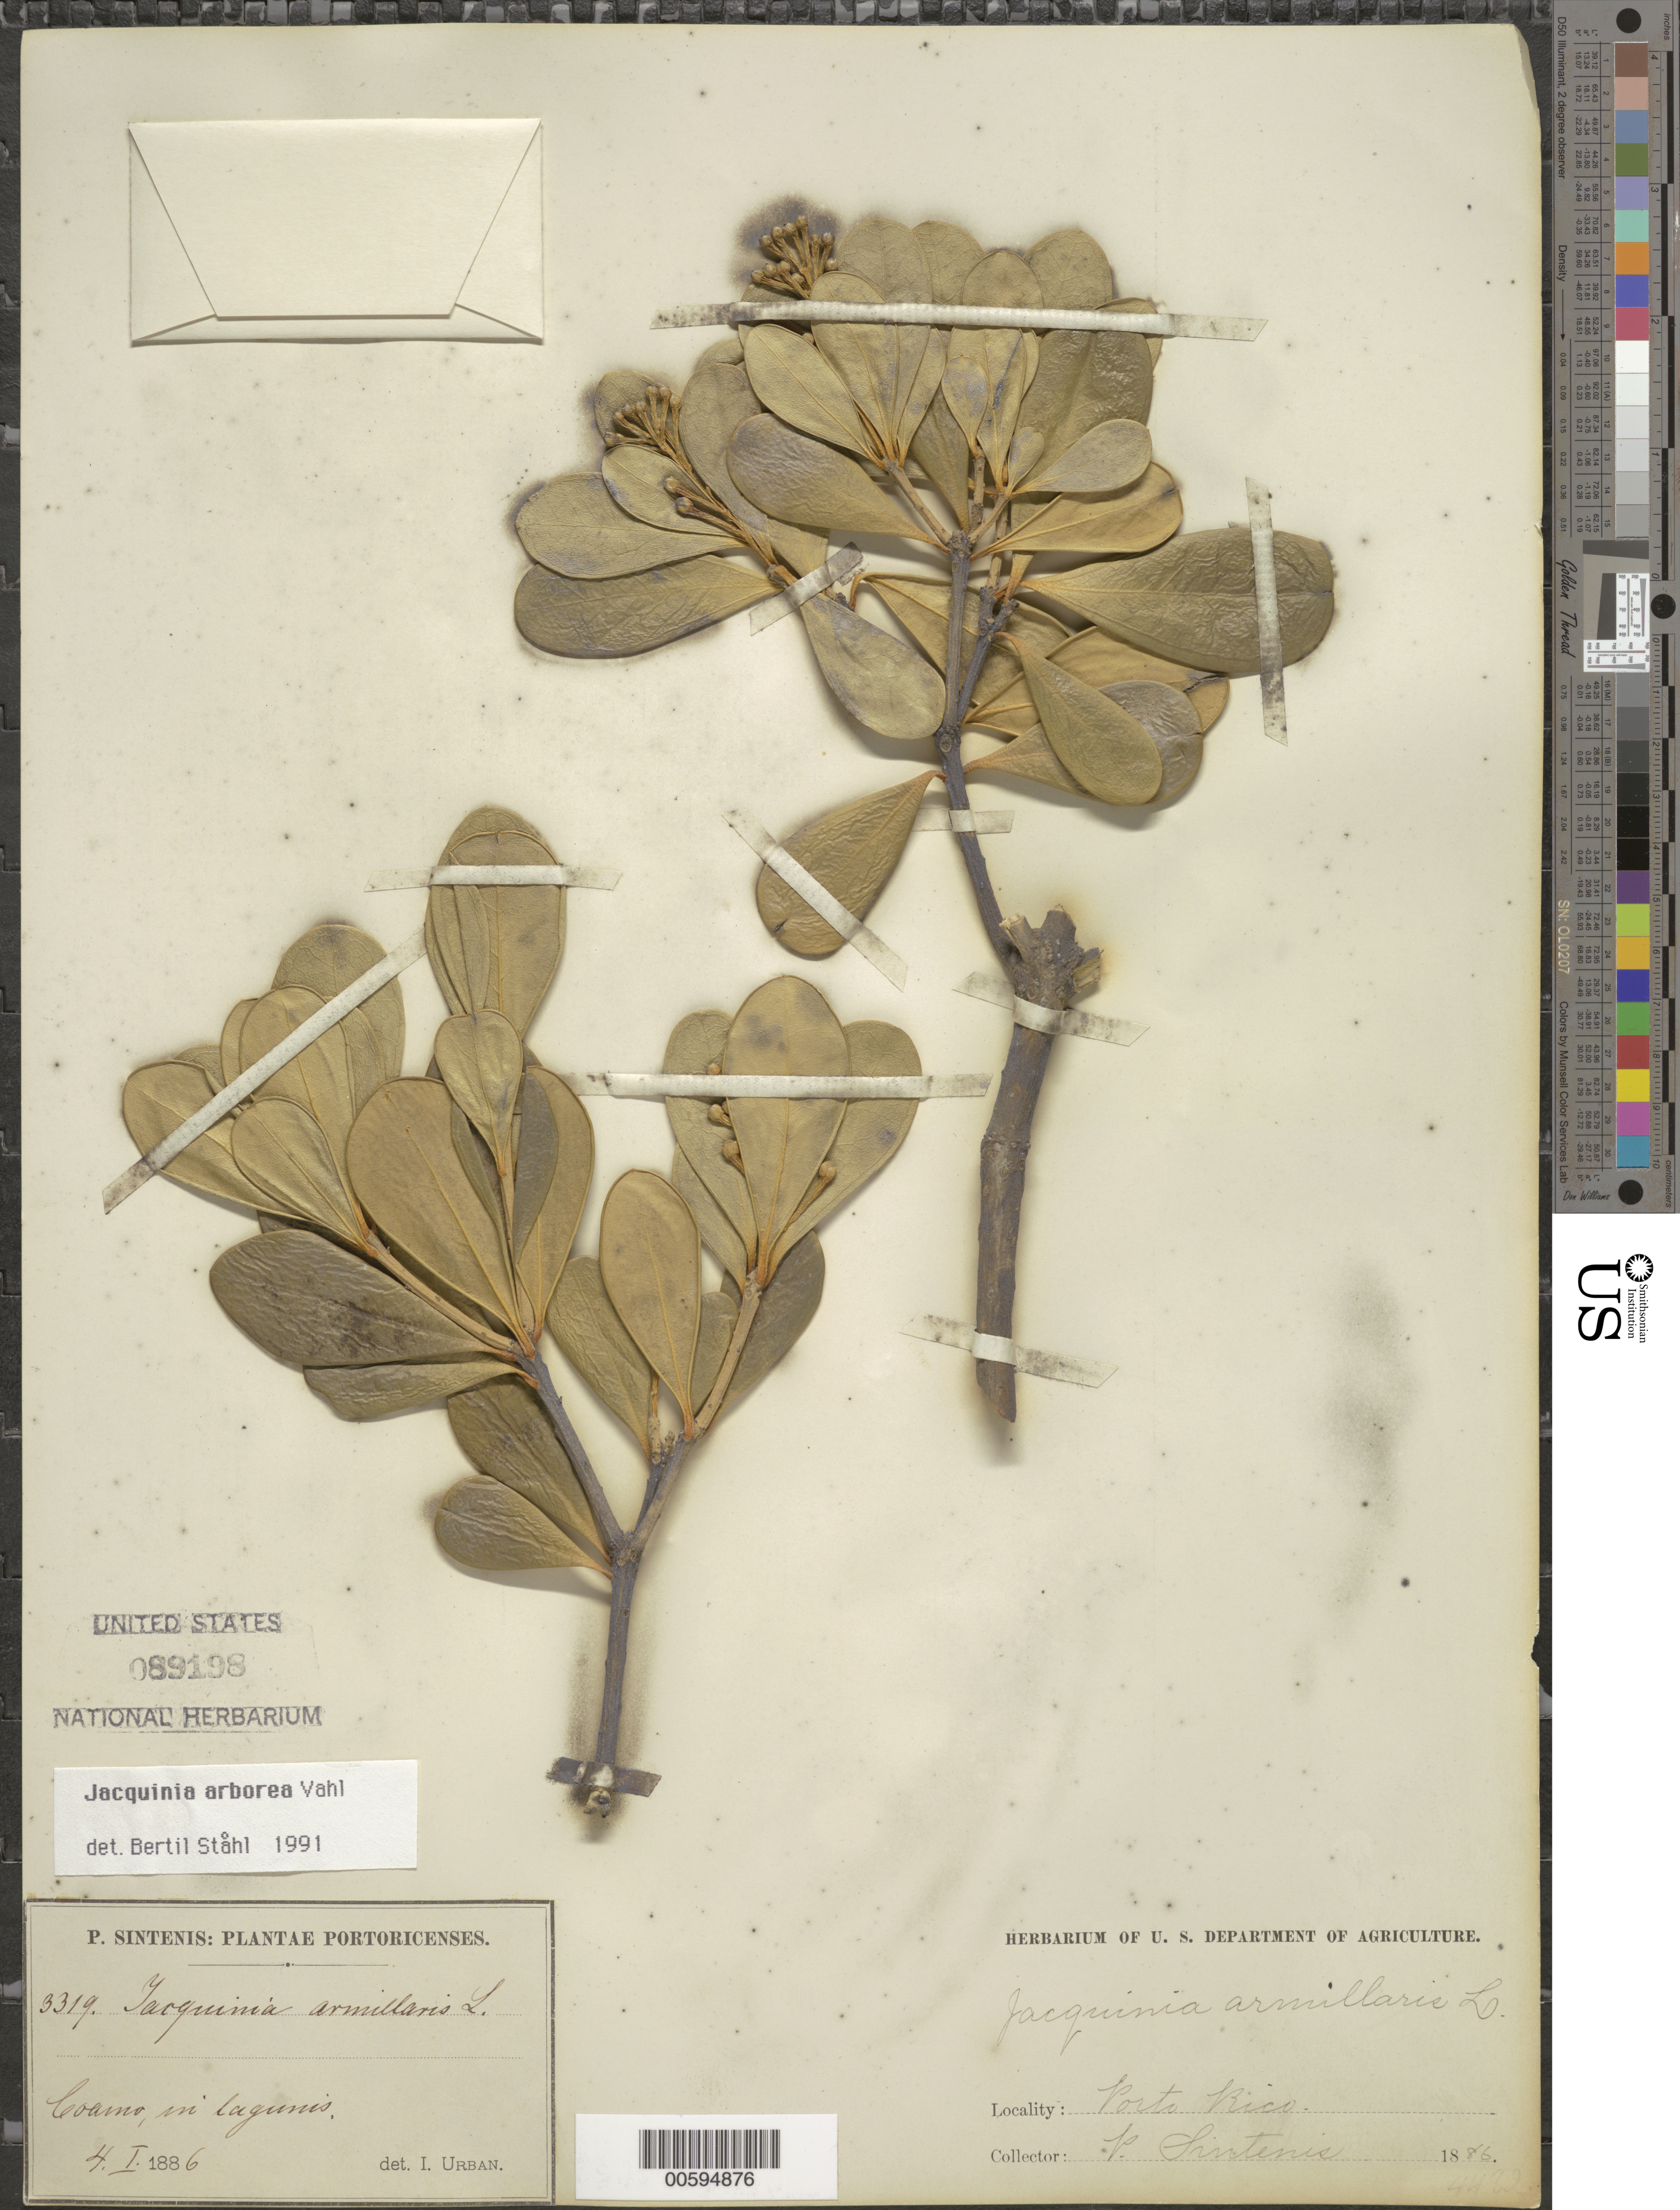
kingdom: Plantae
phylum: Tracheophyta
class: Magnoliopsida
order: Ericales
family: Primulaceae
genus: Jacquinia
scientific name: Jacquinia arborea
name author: Vahl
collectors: P. Sintenis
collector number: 3319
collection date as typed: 04 Jan 1886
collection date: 1886-01-04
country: Puerto Rico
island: Greater Antilles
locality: Coamo, in lagunis.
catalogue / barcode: US 89198